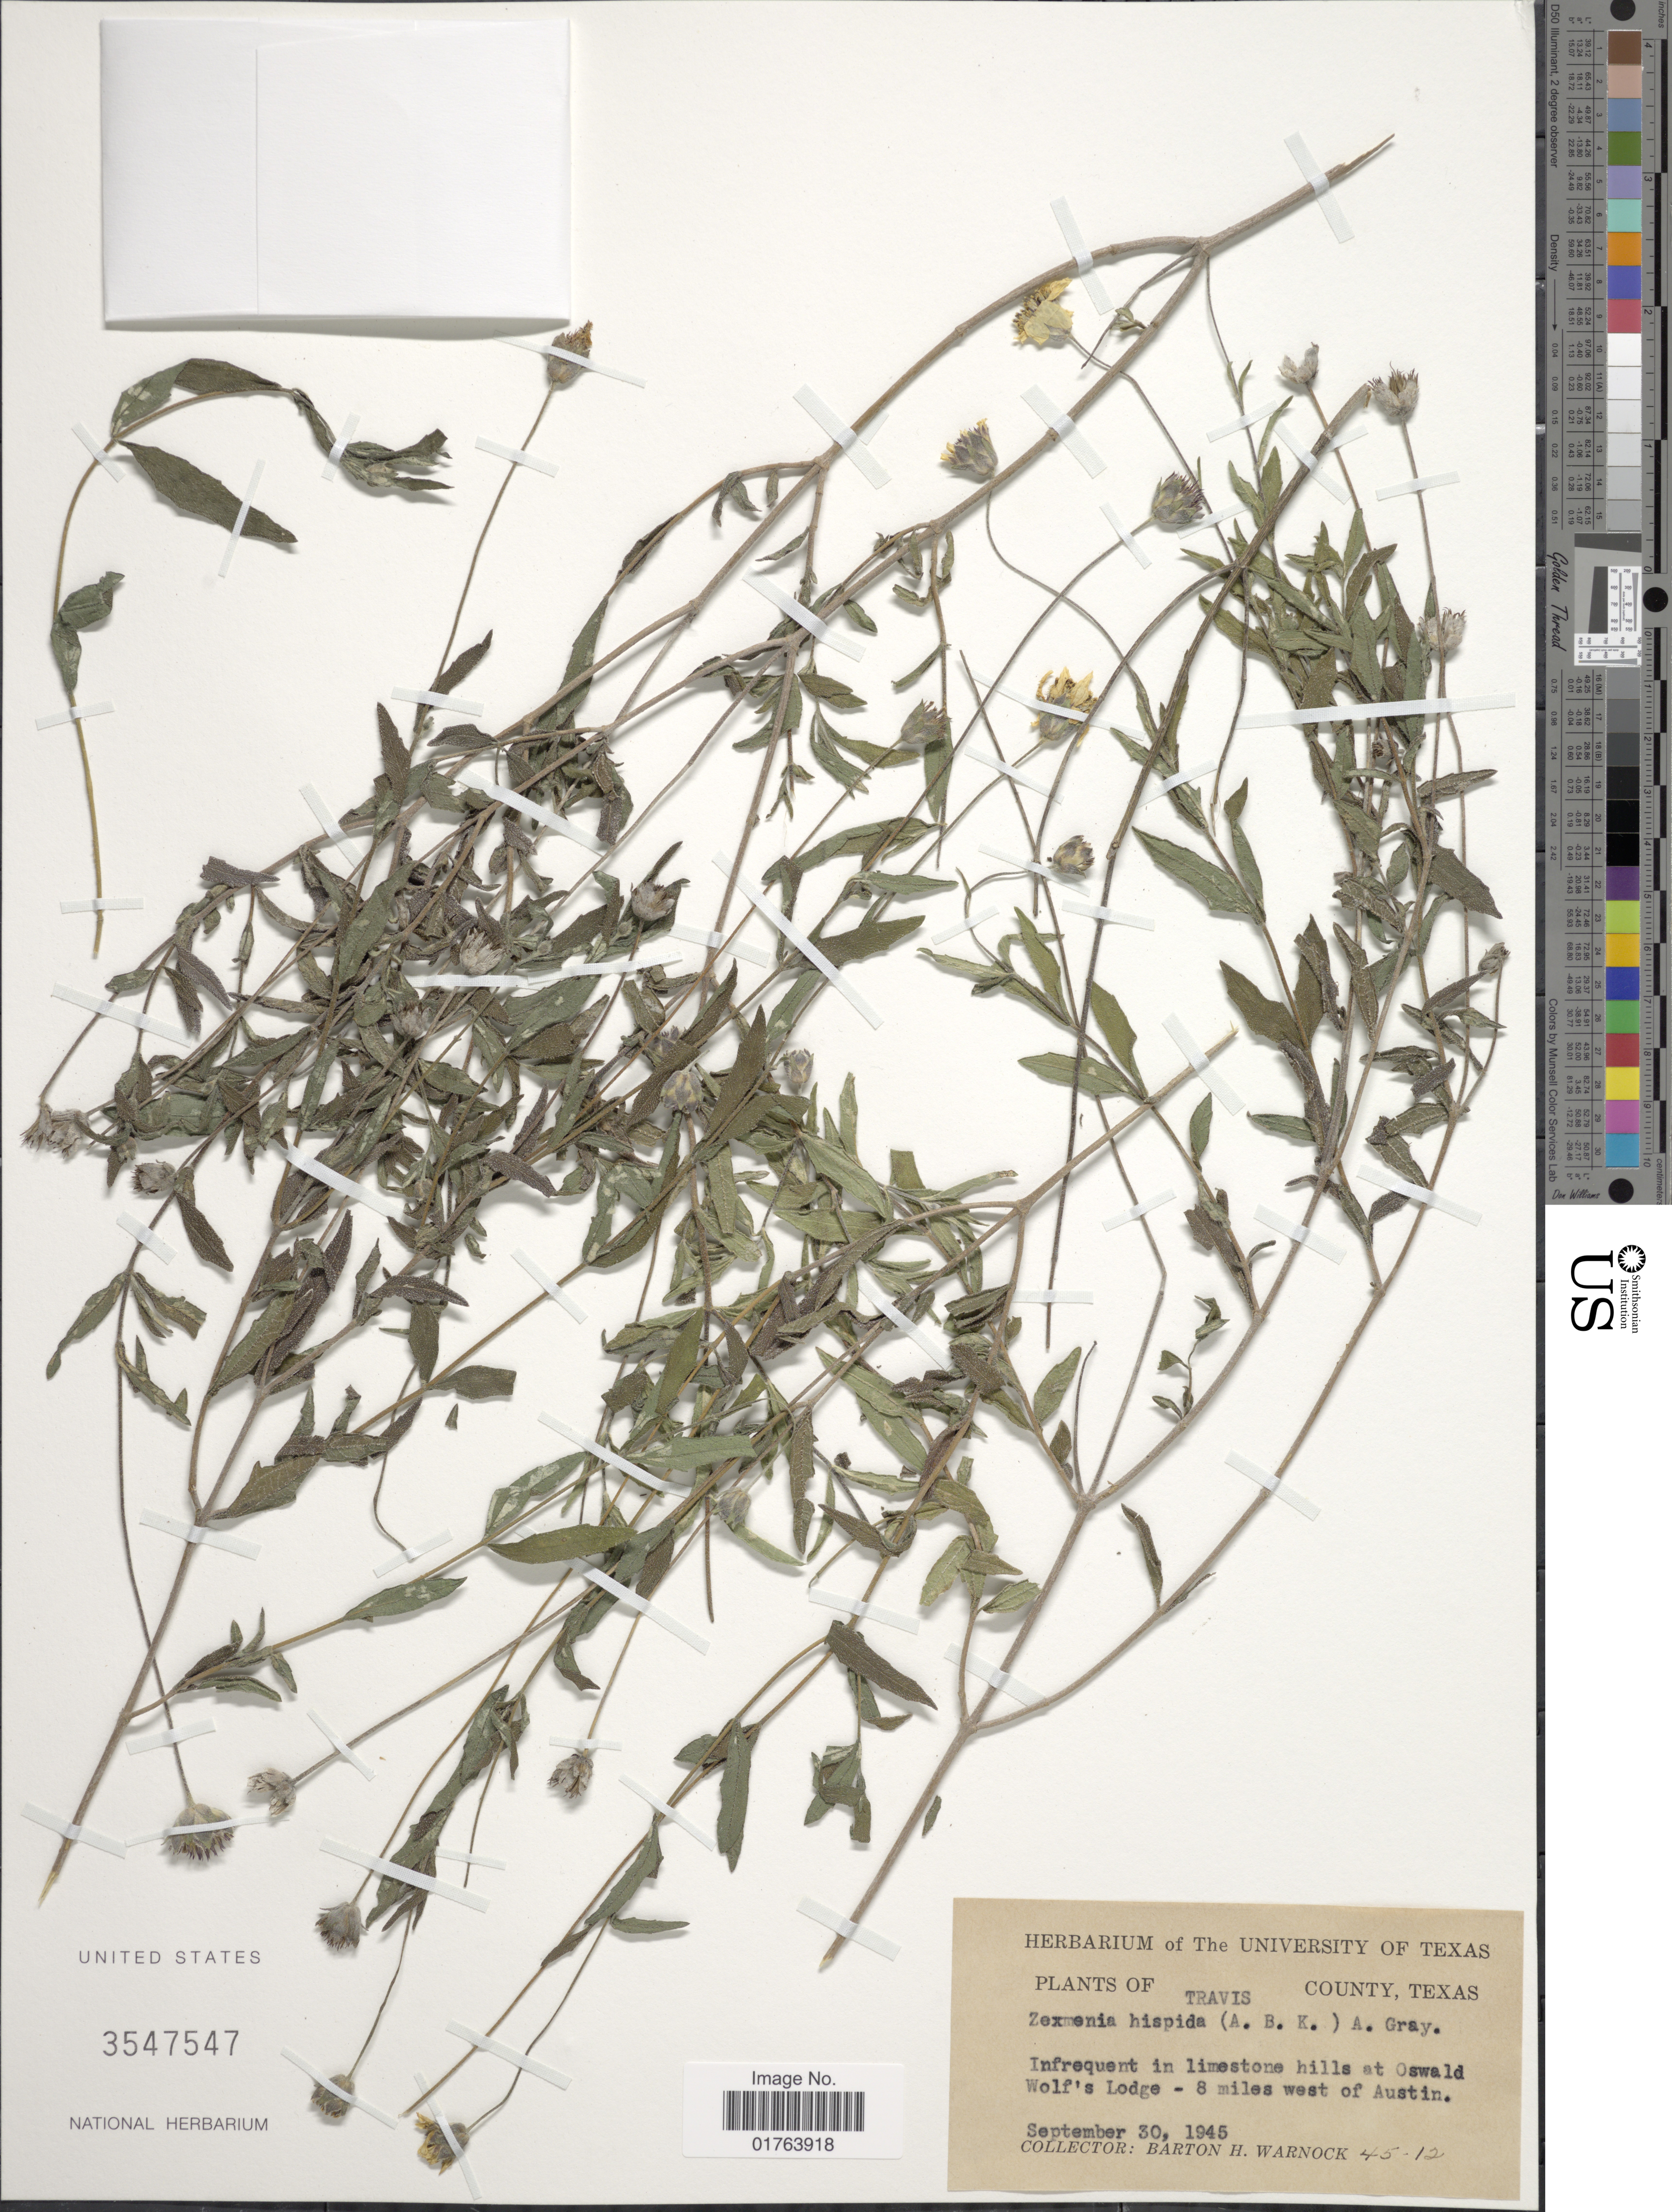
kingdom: Plantae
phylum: Tracheophyta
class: Magnoliopsida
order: Asterales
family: Asteraceae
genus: Wedelia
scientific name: Wedelia acapulcensis var. hispida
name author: (Kunth) Strother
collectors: B. H. Warnock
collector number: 45-12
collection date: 1945-09-30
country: United States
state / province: Texas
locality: Travis County, infrequent in limestone hills at Oswold Wolf's Lodge - 8 miles west of Austin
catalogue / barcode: US 3547547